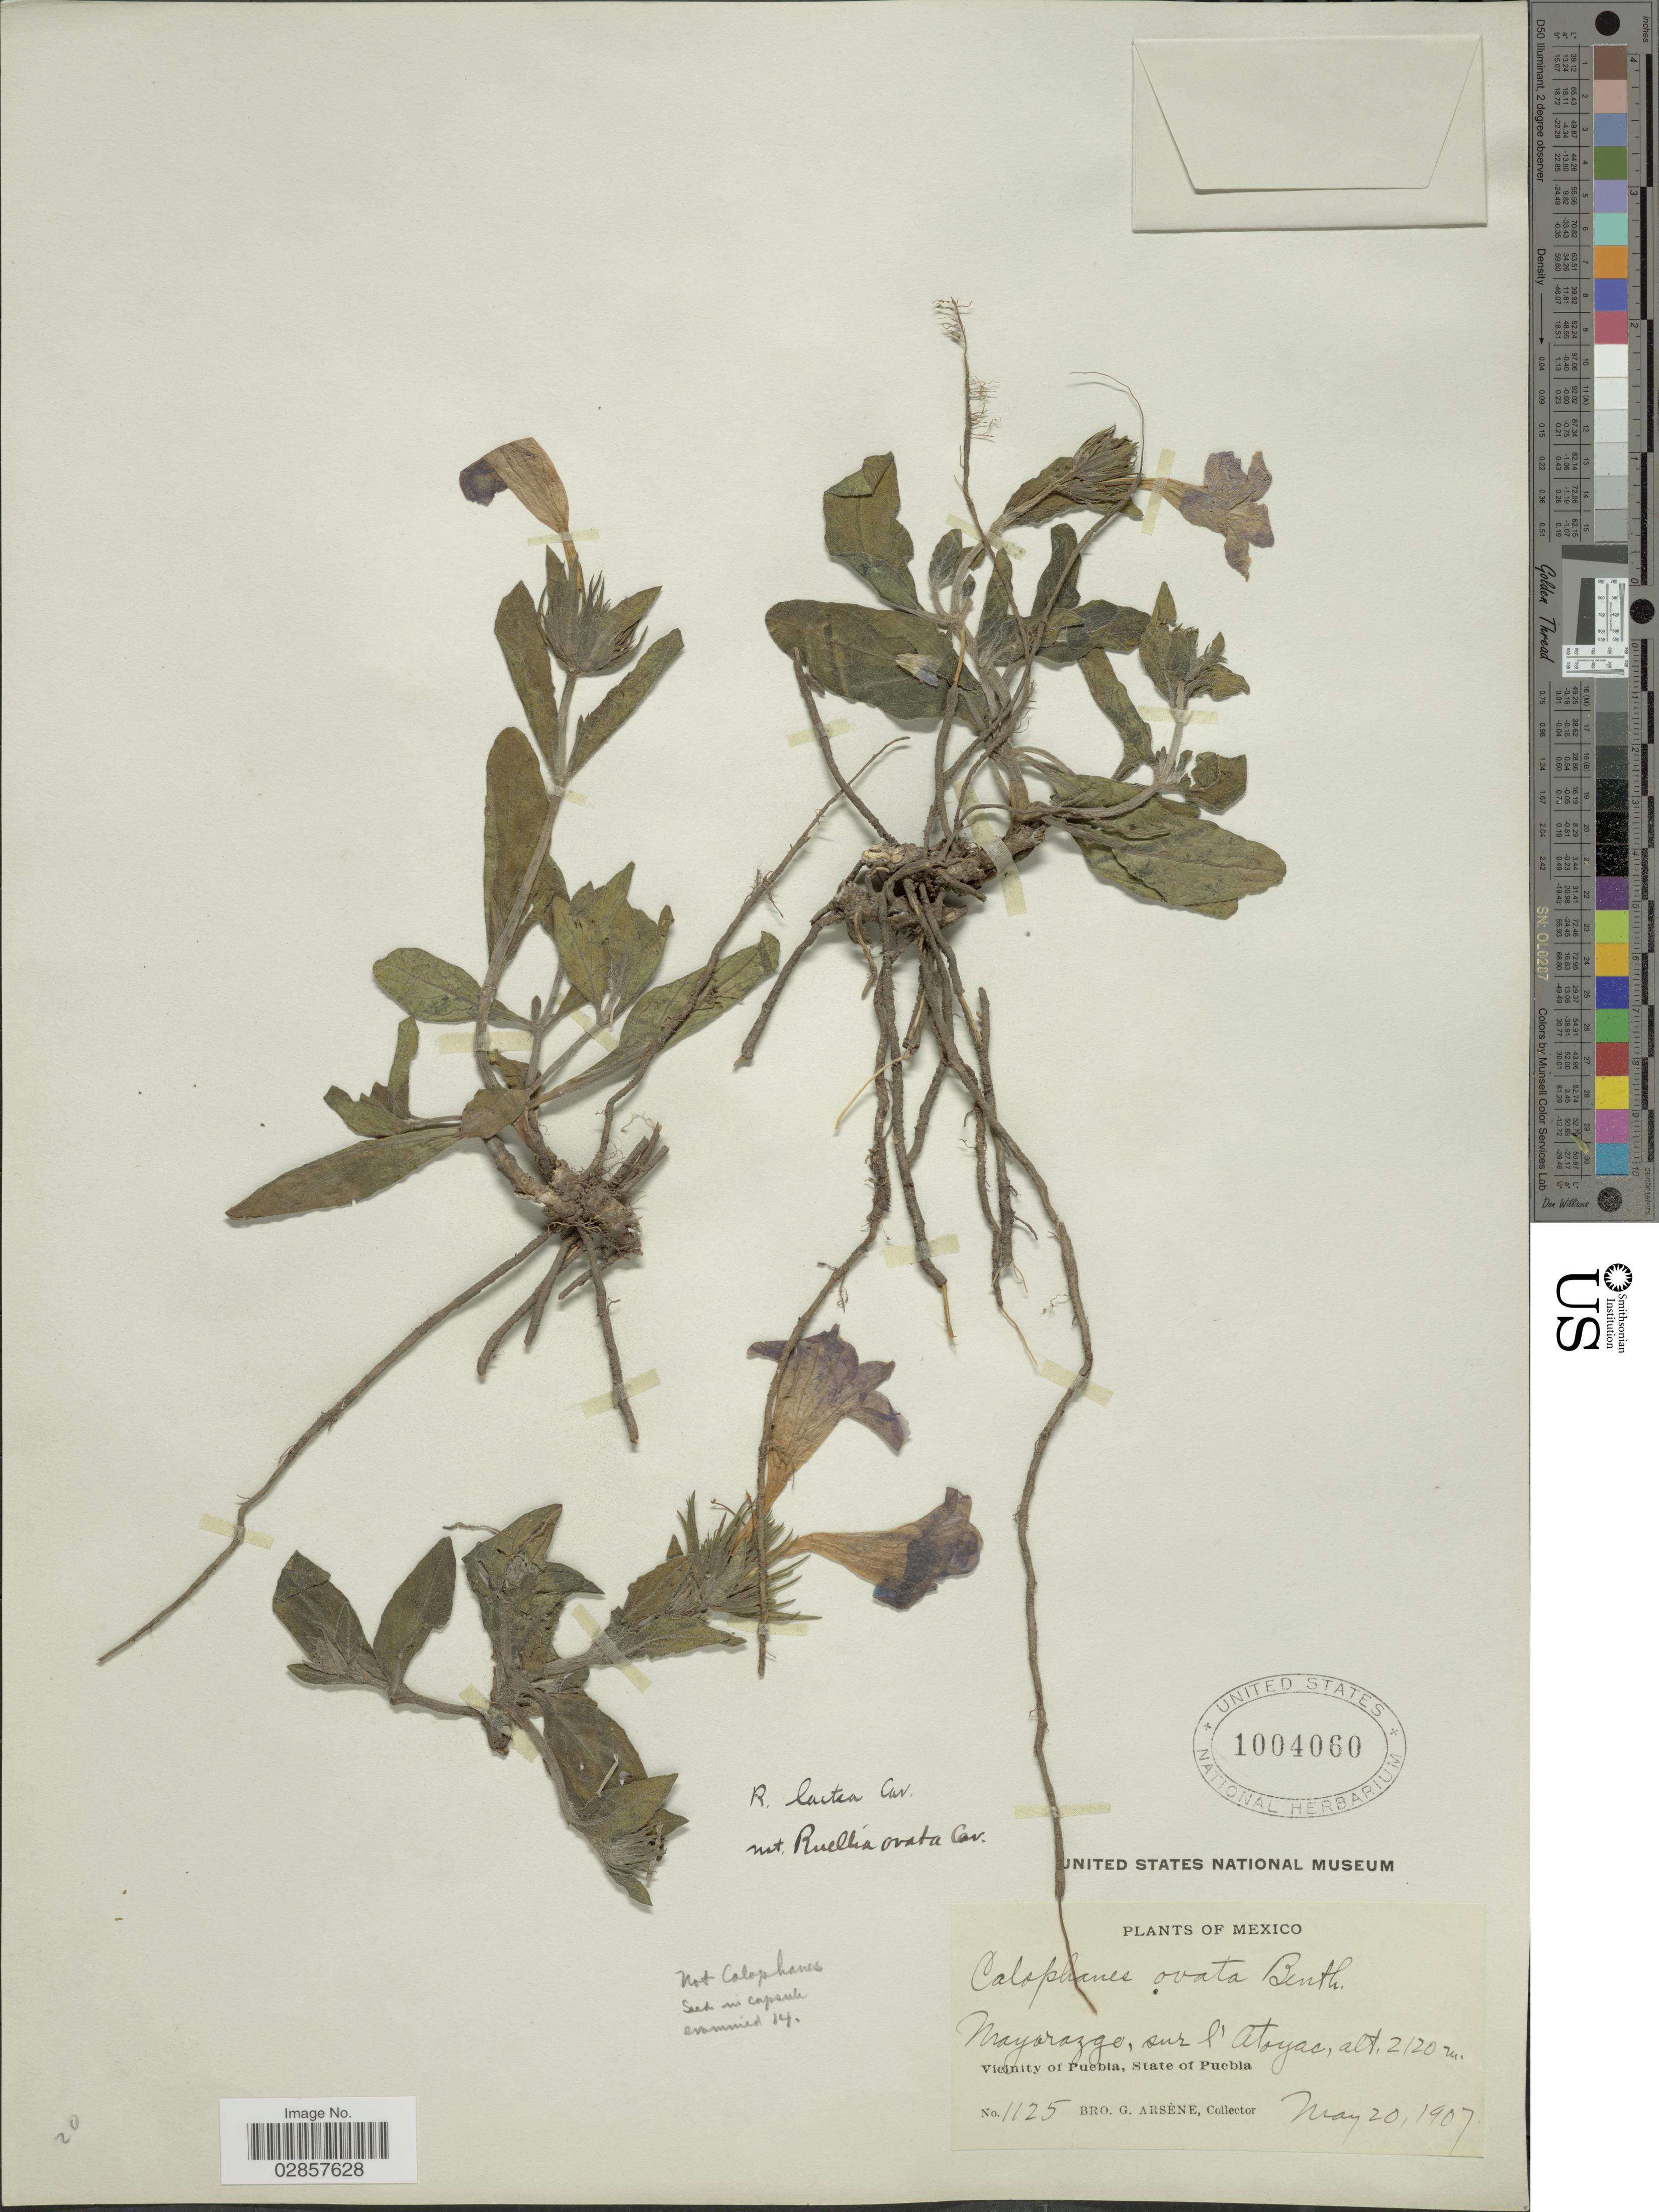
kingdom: Plantae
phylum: Tracheophyta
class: Magnoliopsida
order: Lamiales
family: Acanthaceae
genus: Ruellia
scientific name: Ruellia lactea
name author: Cav.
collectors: Bro. G. Arsène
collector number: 1125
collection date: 1907-05-20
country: Mexico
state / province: Puebla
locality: Mayorazzo, sur l'Atoyac, Vicinity of Puebla.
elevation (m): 2120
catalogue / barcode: US 1004060